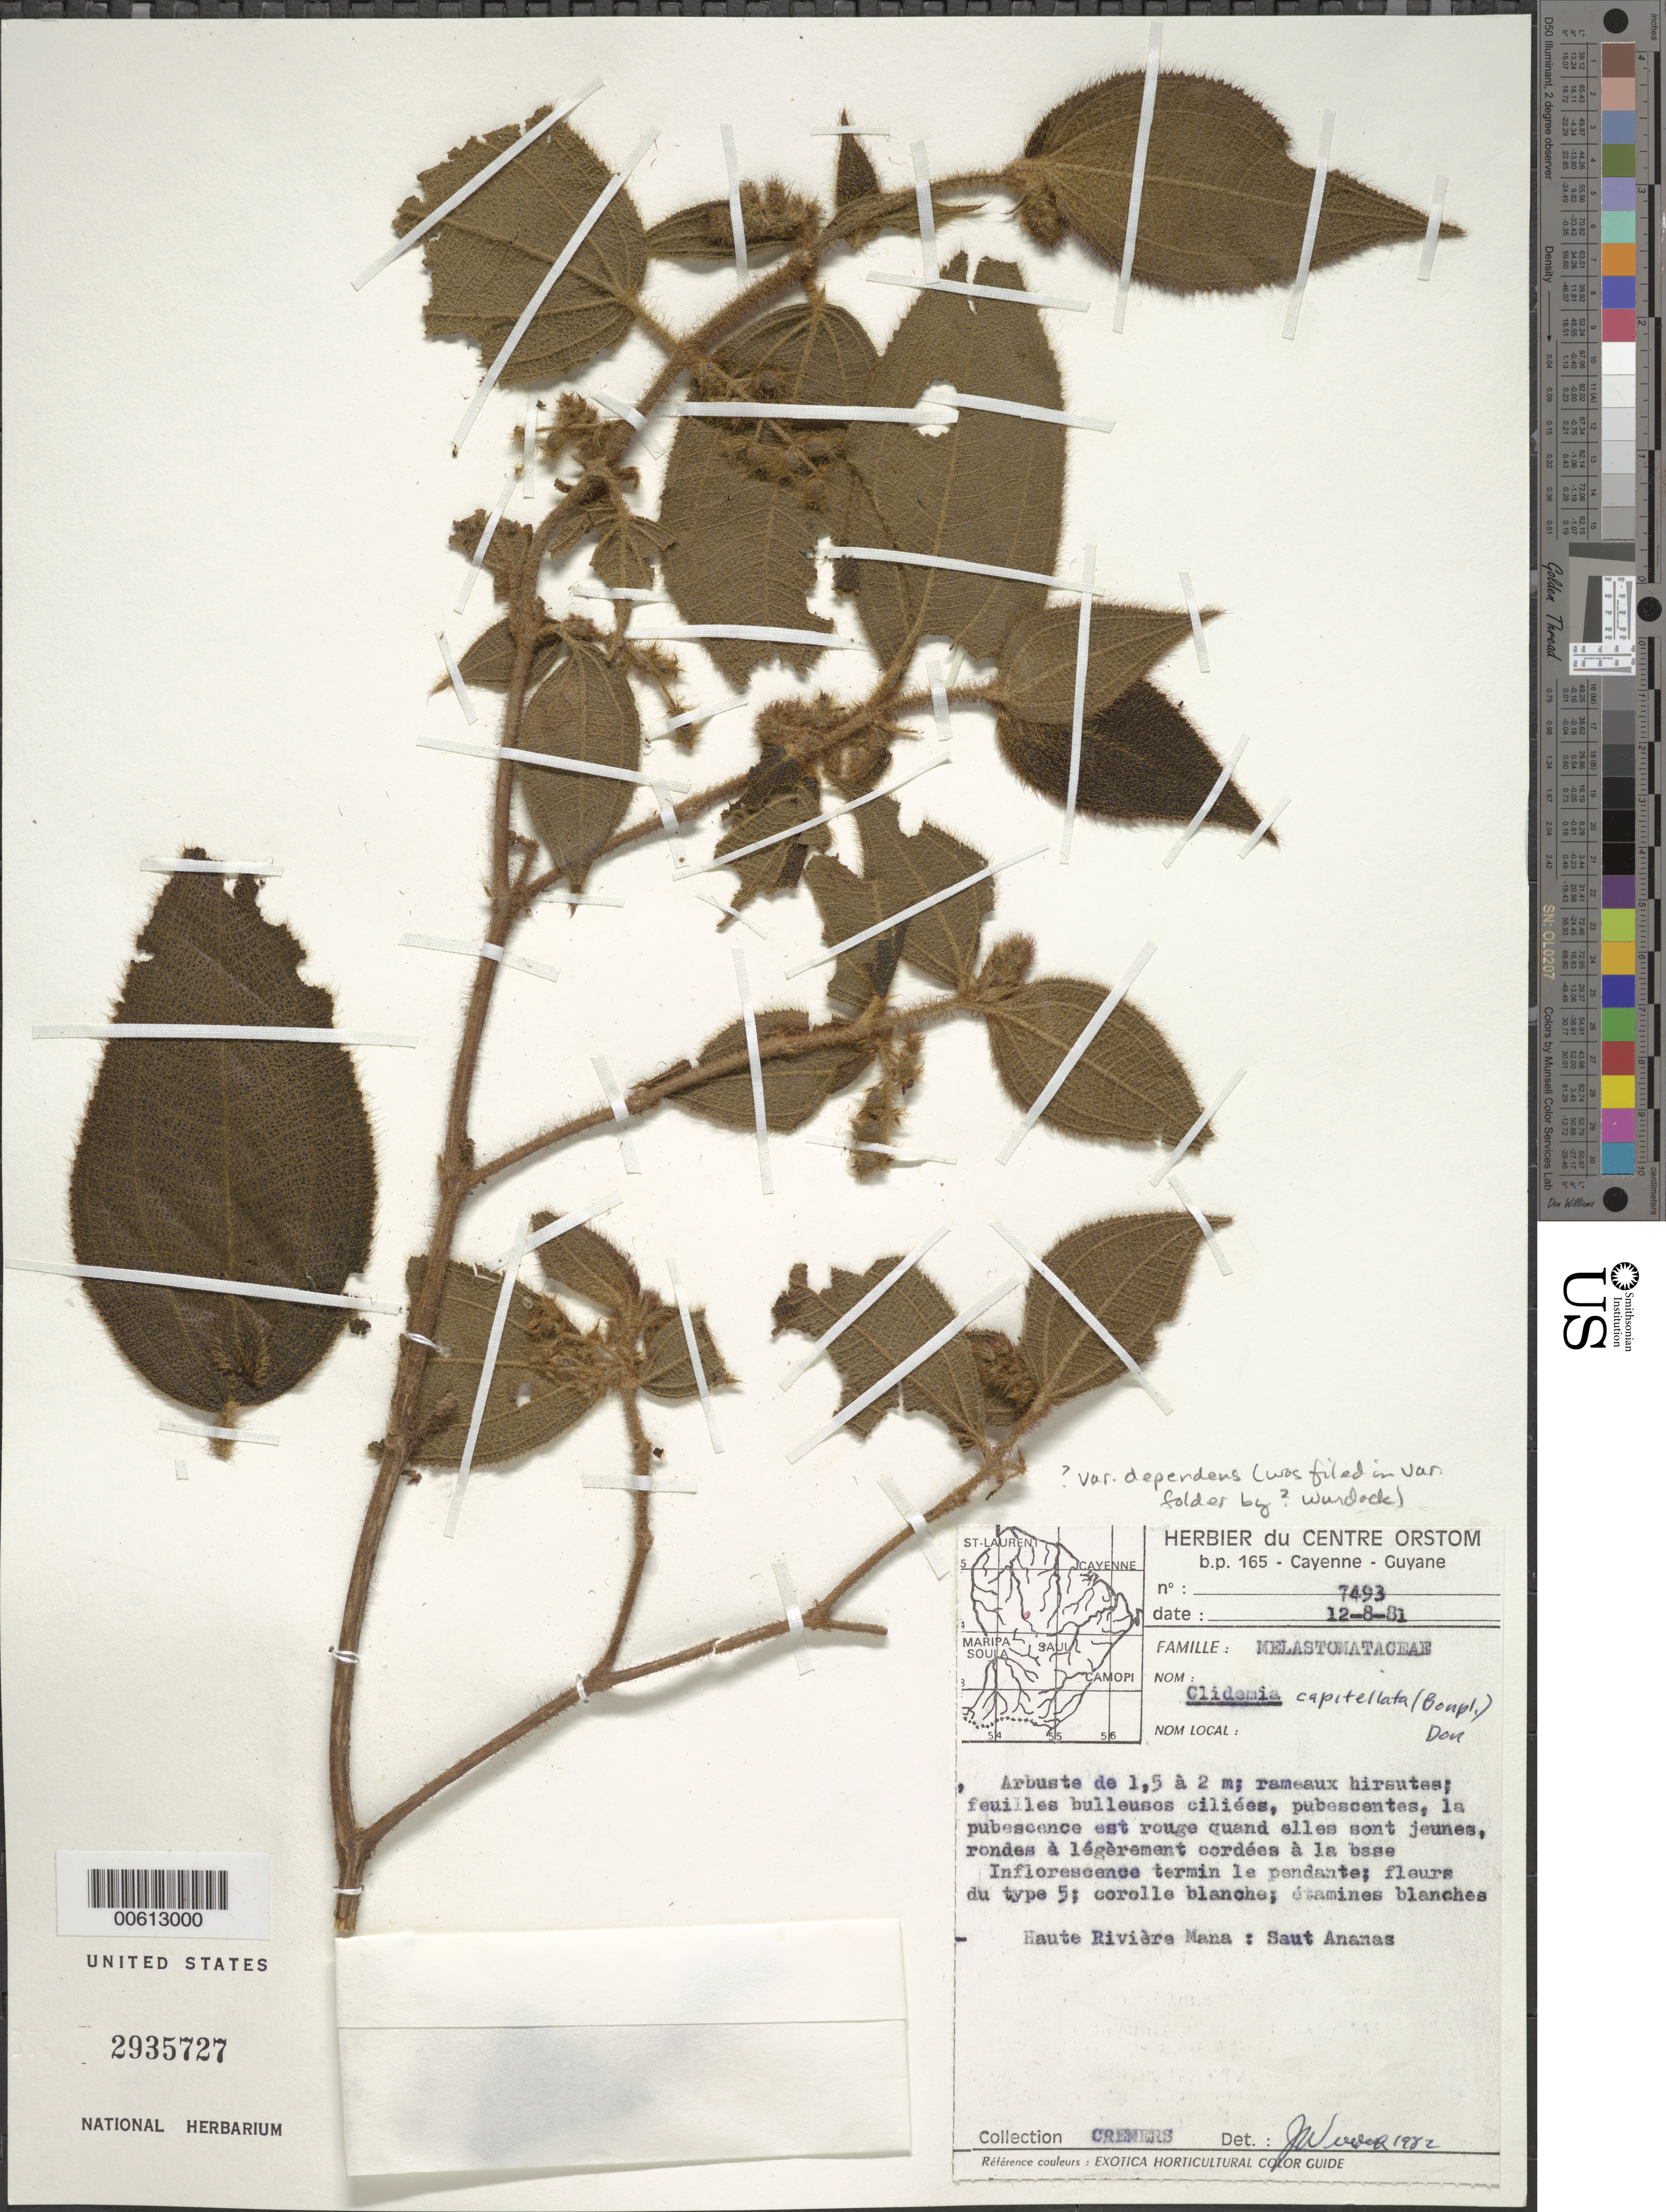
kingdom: Plantae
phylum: Tracheophyta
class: Magnoliopsida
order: Myrtales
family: Melastomataceae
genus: Clidemia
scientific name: Clidemia capitellata var. dependens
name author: (Pav. & D. Don) J.F. Macbr.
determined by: Wurdack, John J., (US), US (UNITED STATES)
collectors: G. Cremers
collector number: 7493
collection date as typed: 12-Aug-81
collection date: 1981-08-12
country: French Guiana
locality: Saut Ananas - Bassin de la Mana - Haute Riv. Mana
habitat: Rivere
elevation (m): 280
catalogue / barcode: US 2935727